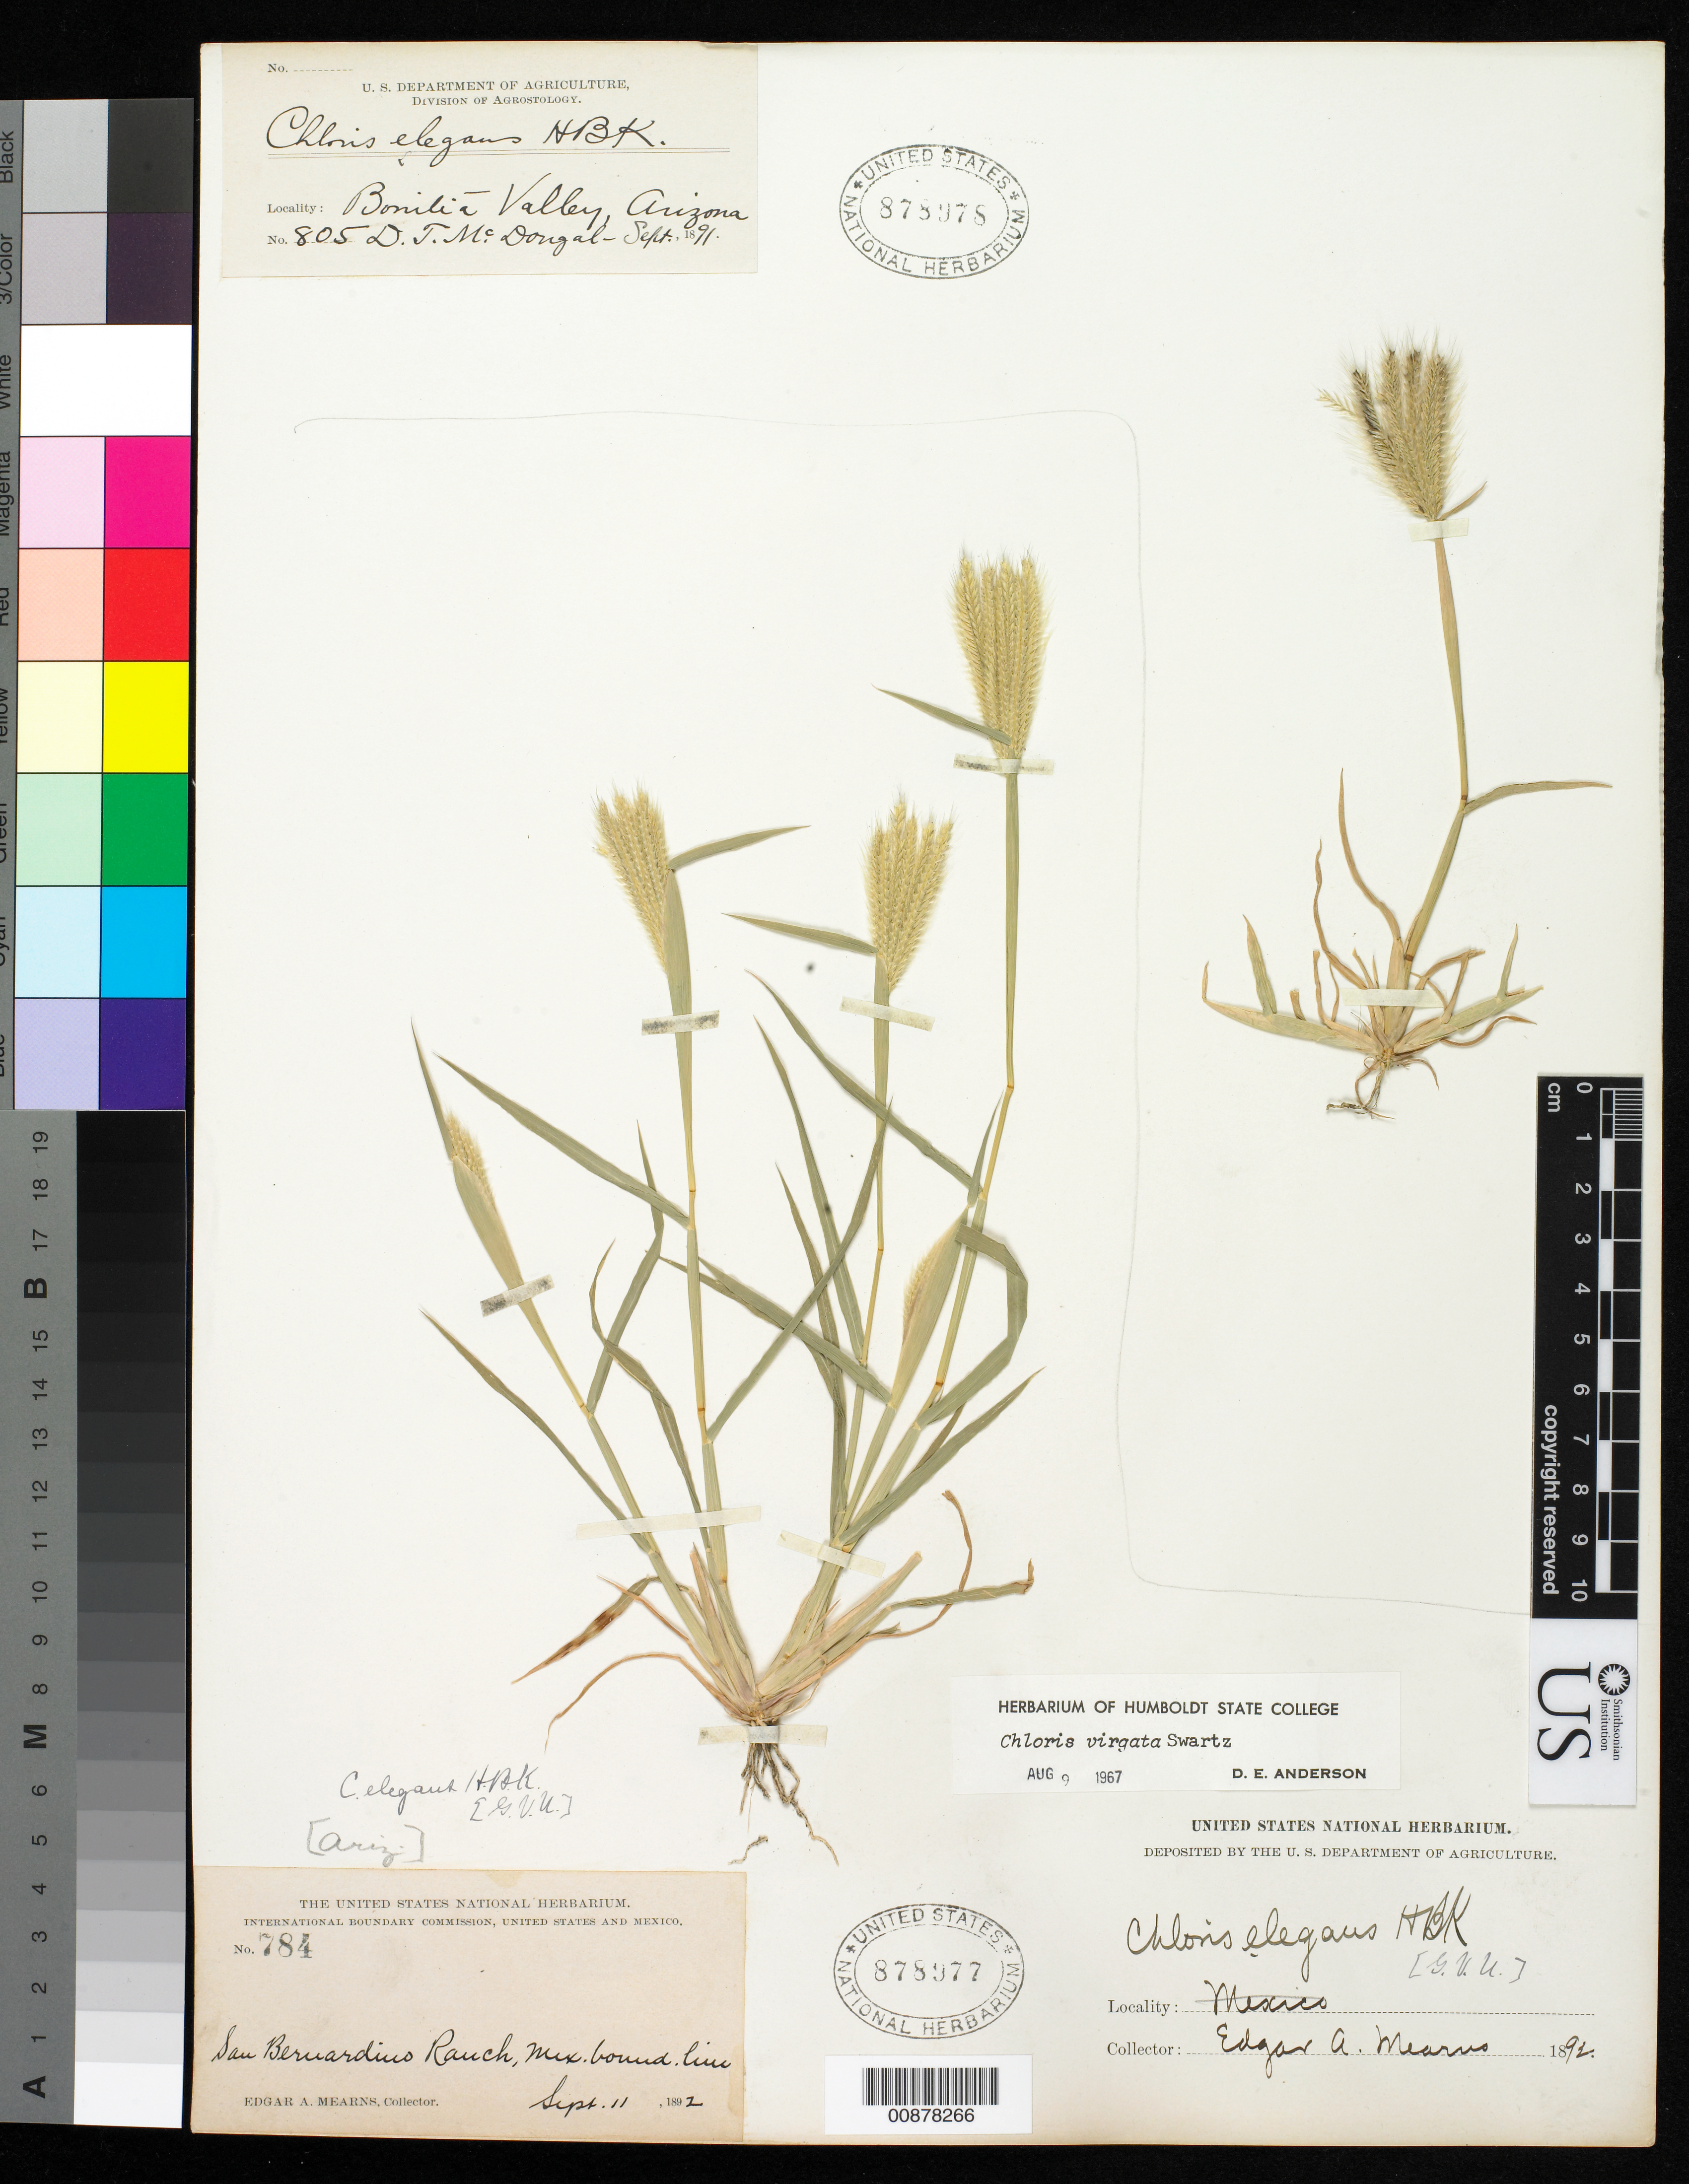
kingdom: Plantae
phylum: Tracheophyta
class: Liliopsida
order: Poales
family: Poaceae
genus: Chloris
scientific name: Chloris virgata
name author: Sw.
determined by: Anderson, D. E.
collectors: E. A. Mearns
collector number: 784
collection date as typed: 11 Sep 1892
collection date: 1892-09-11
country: United States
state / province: Arizona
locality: San Bernardino Ranch, Mexican Boundary Line.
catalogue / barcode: US 878977-2